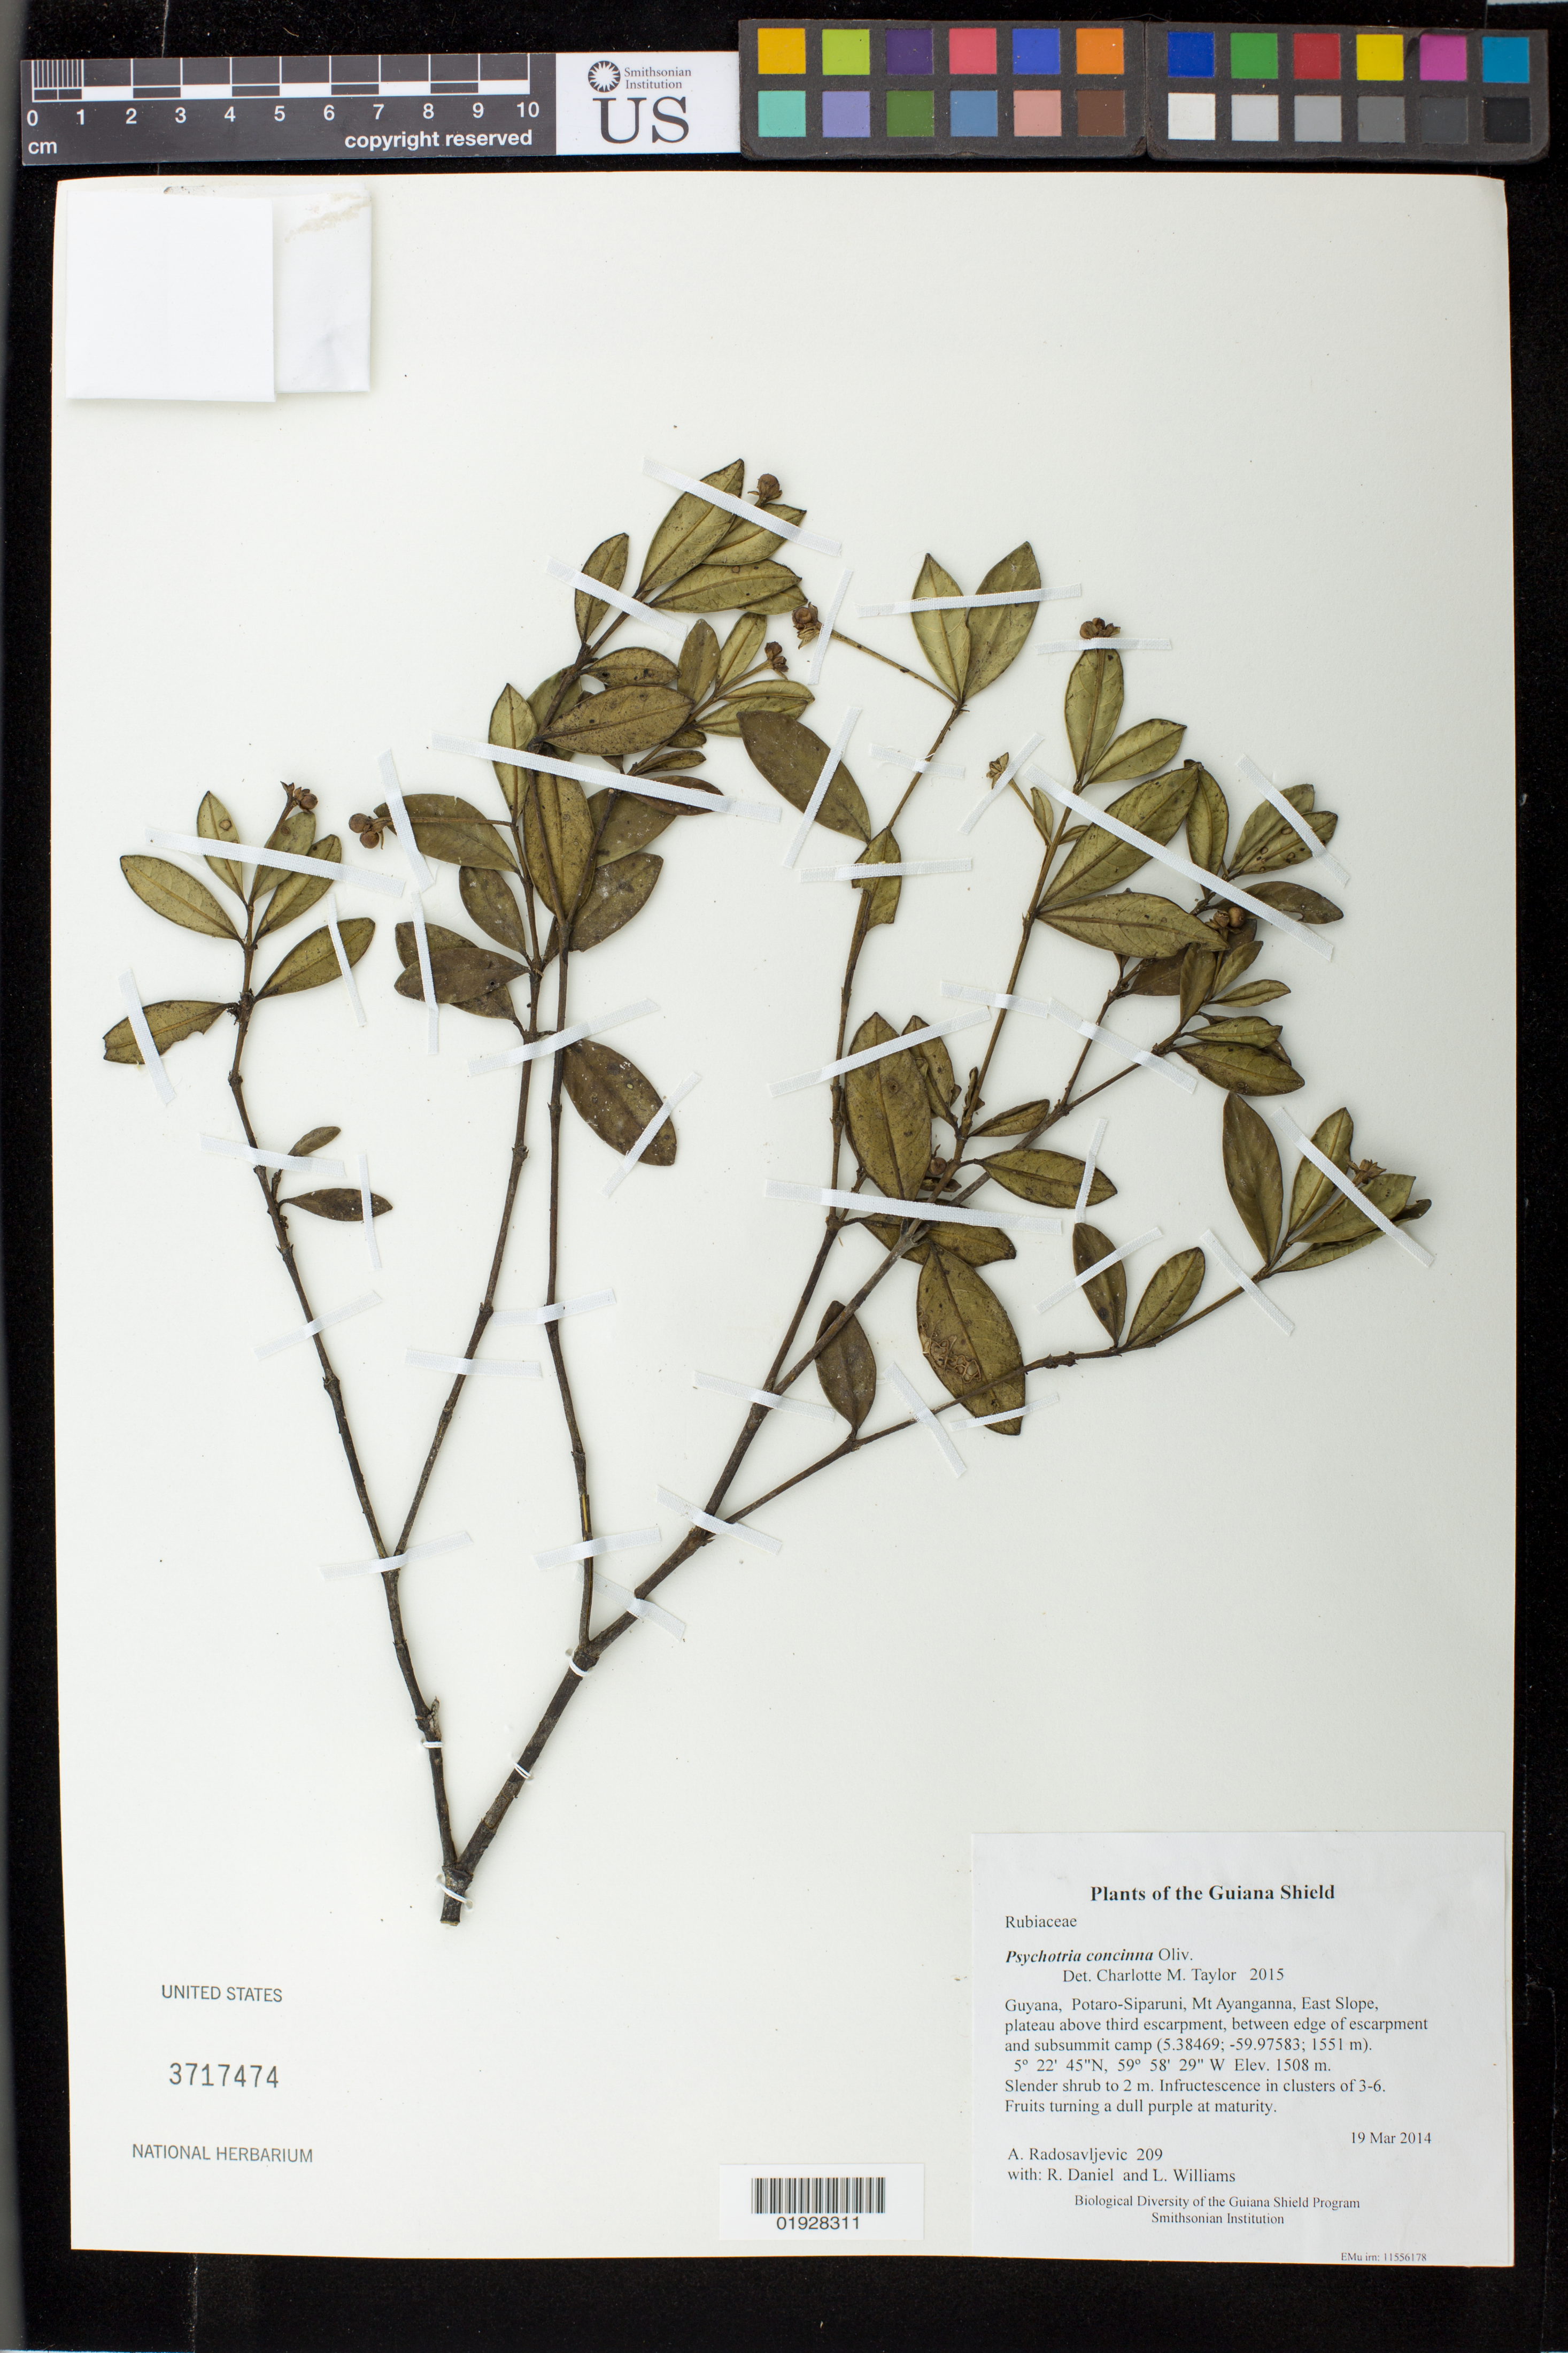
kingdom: Plantae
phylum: Tracheophyta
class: Magnoliopsida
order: Gentianales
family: Rubiaceae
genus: Palicourea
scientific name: Palicourea concinna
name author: (Oliv.) Delprete & J.H. Kirkbr.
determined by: Kirkbride, J. H., Jr.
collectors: A. Radosavljevic, R. Daniel & L. Williams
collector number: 209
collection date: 2014-03-19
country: Guyana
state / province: Potaro-Siparuni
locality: Mt Ayanganna, East Slope, plateau above third escarpment, between edge of escarpment and subsummit camp (5.38469; -59.97583; 1551 m).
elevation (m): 1508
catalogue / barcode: US 3717474